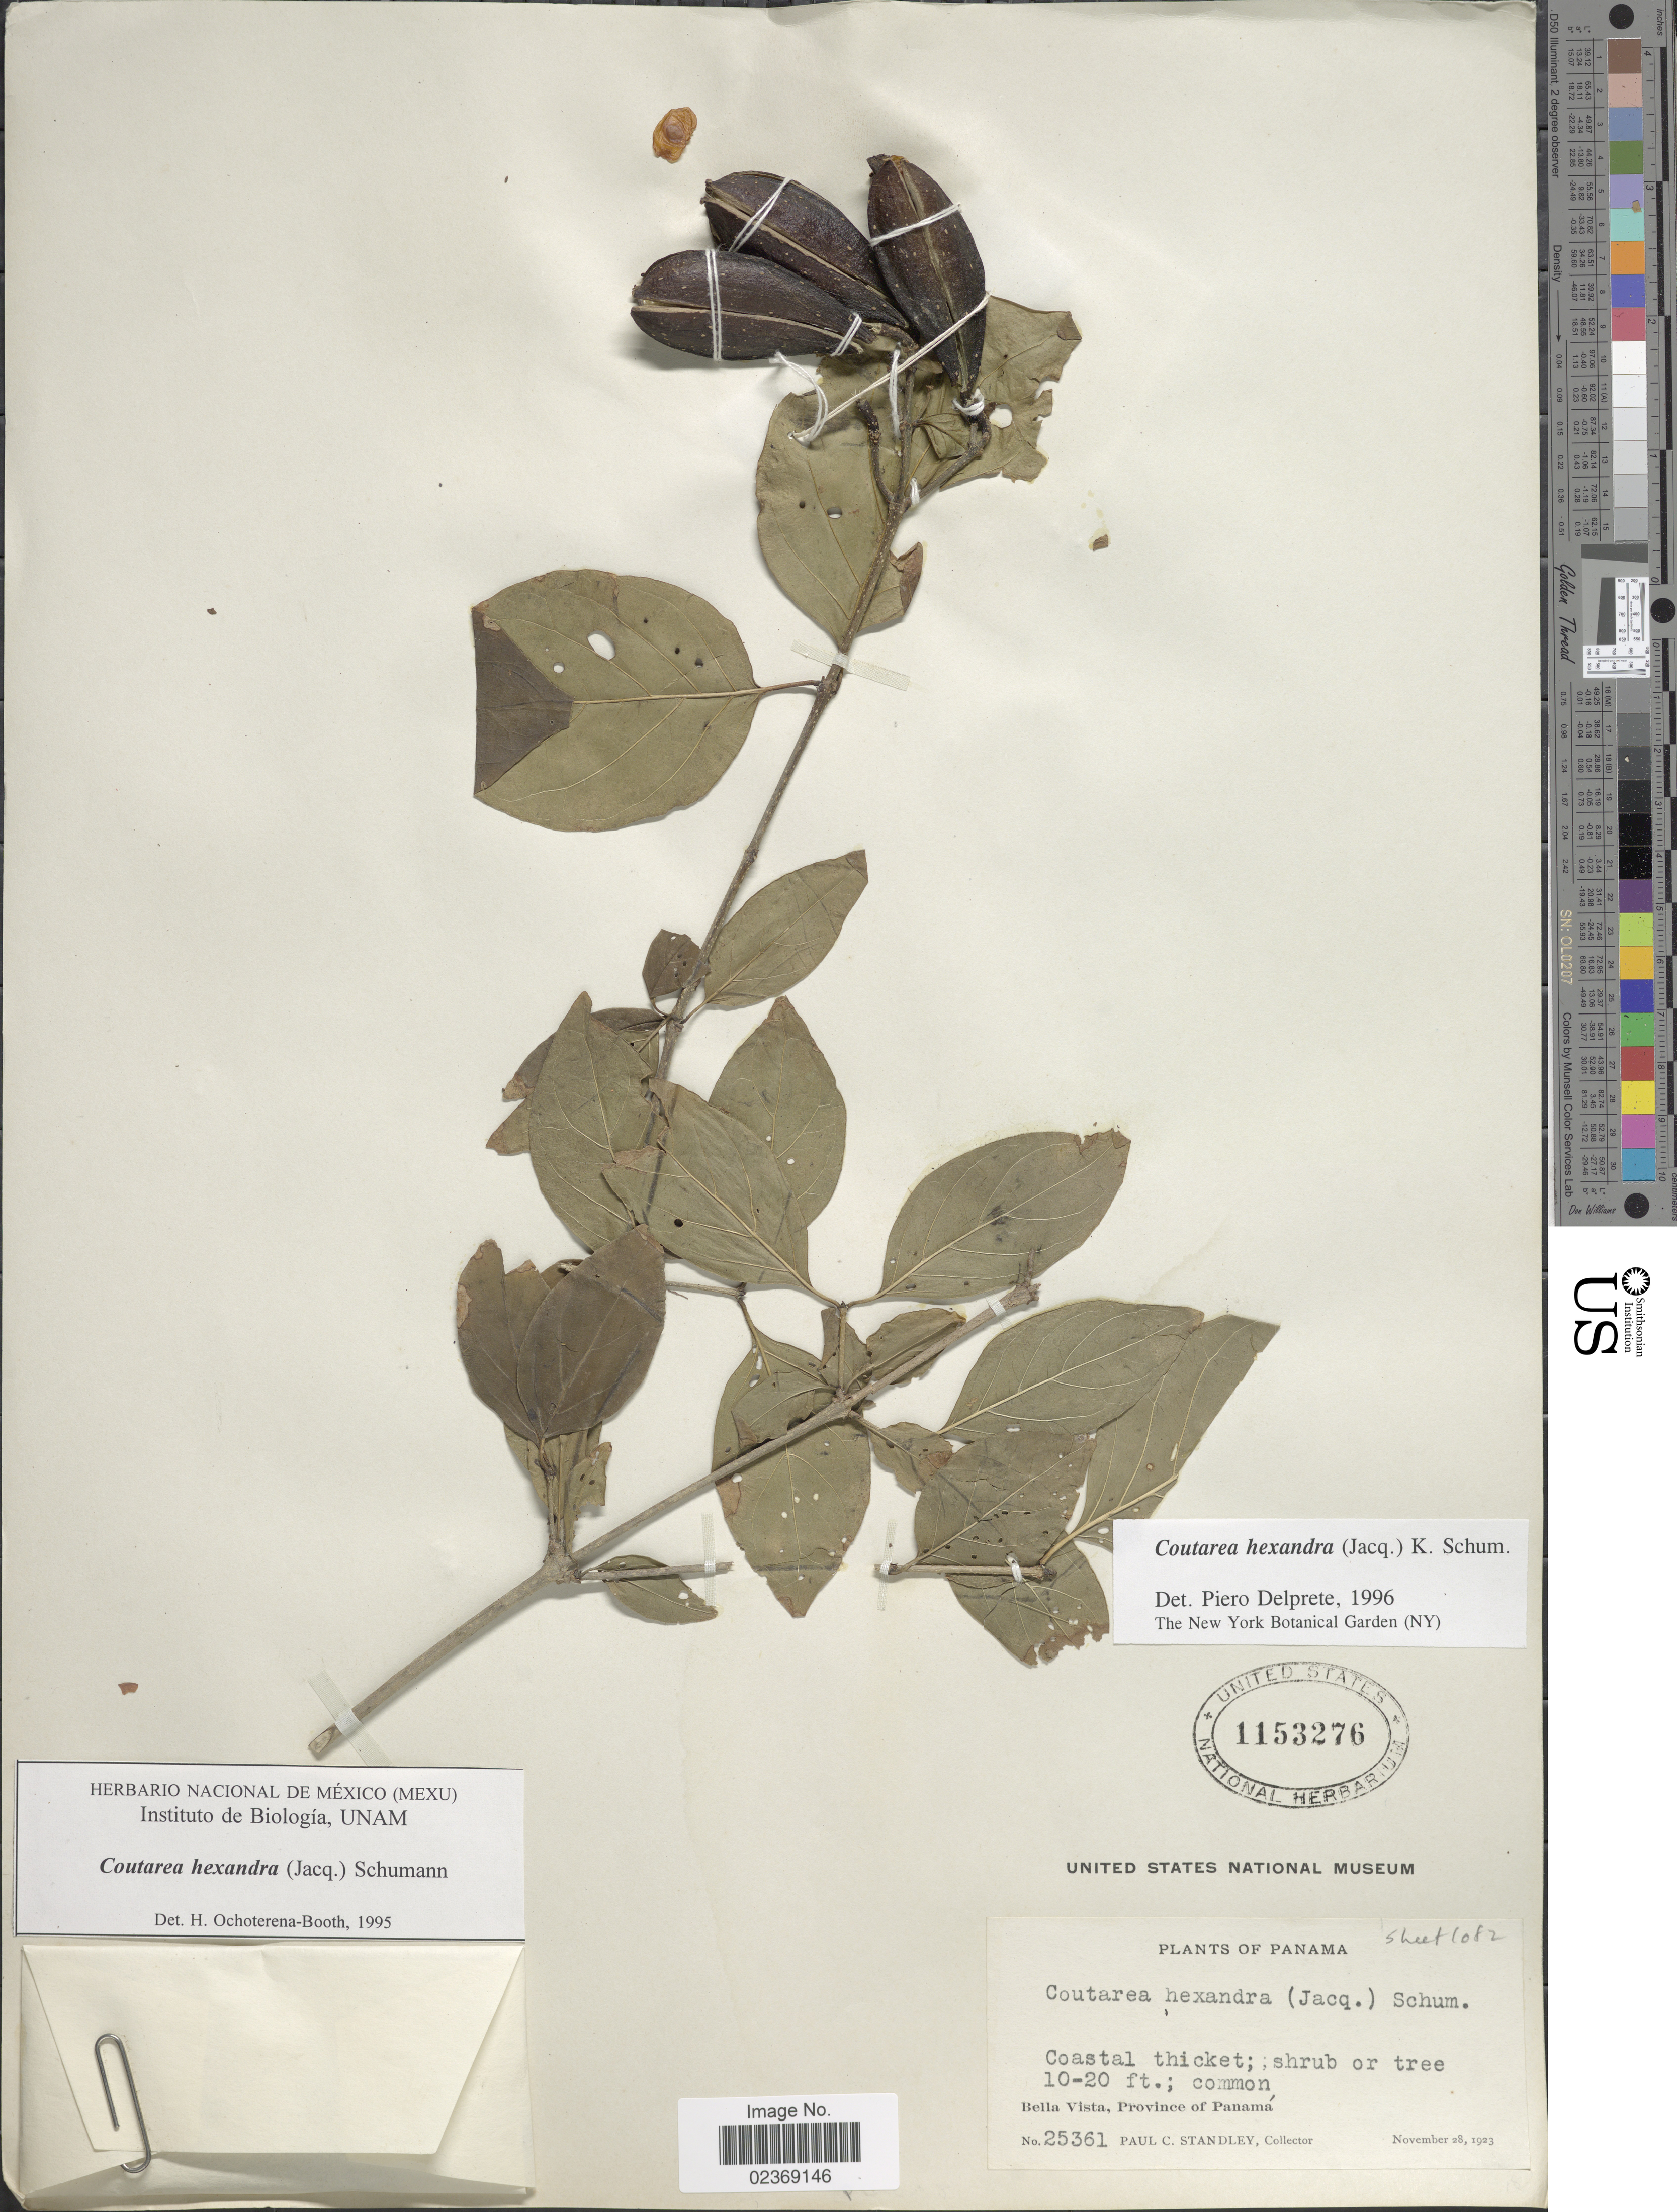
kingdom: Plantae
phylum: Tracheophyta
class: Magnoliopsida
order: Gentianales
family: Rubiaceae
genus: Coutarea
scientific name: Coutarea hexandra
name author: (Jacq.) K. Schum.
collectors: P. C. Standley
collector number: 25361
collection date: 1923-11-28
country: Panama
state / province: Panamá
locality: Coastal thicket, Bella Vista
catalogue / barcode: US 1153276